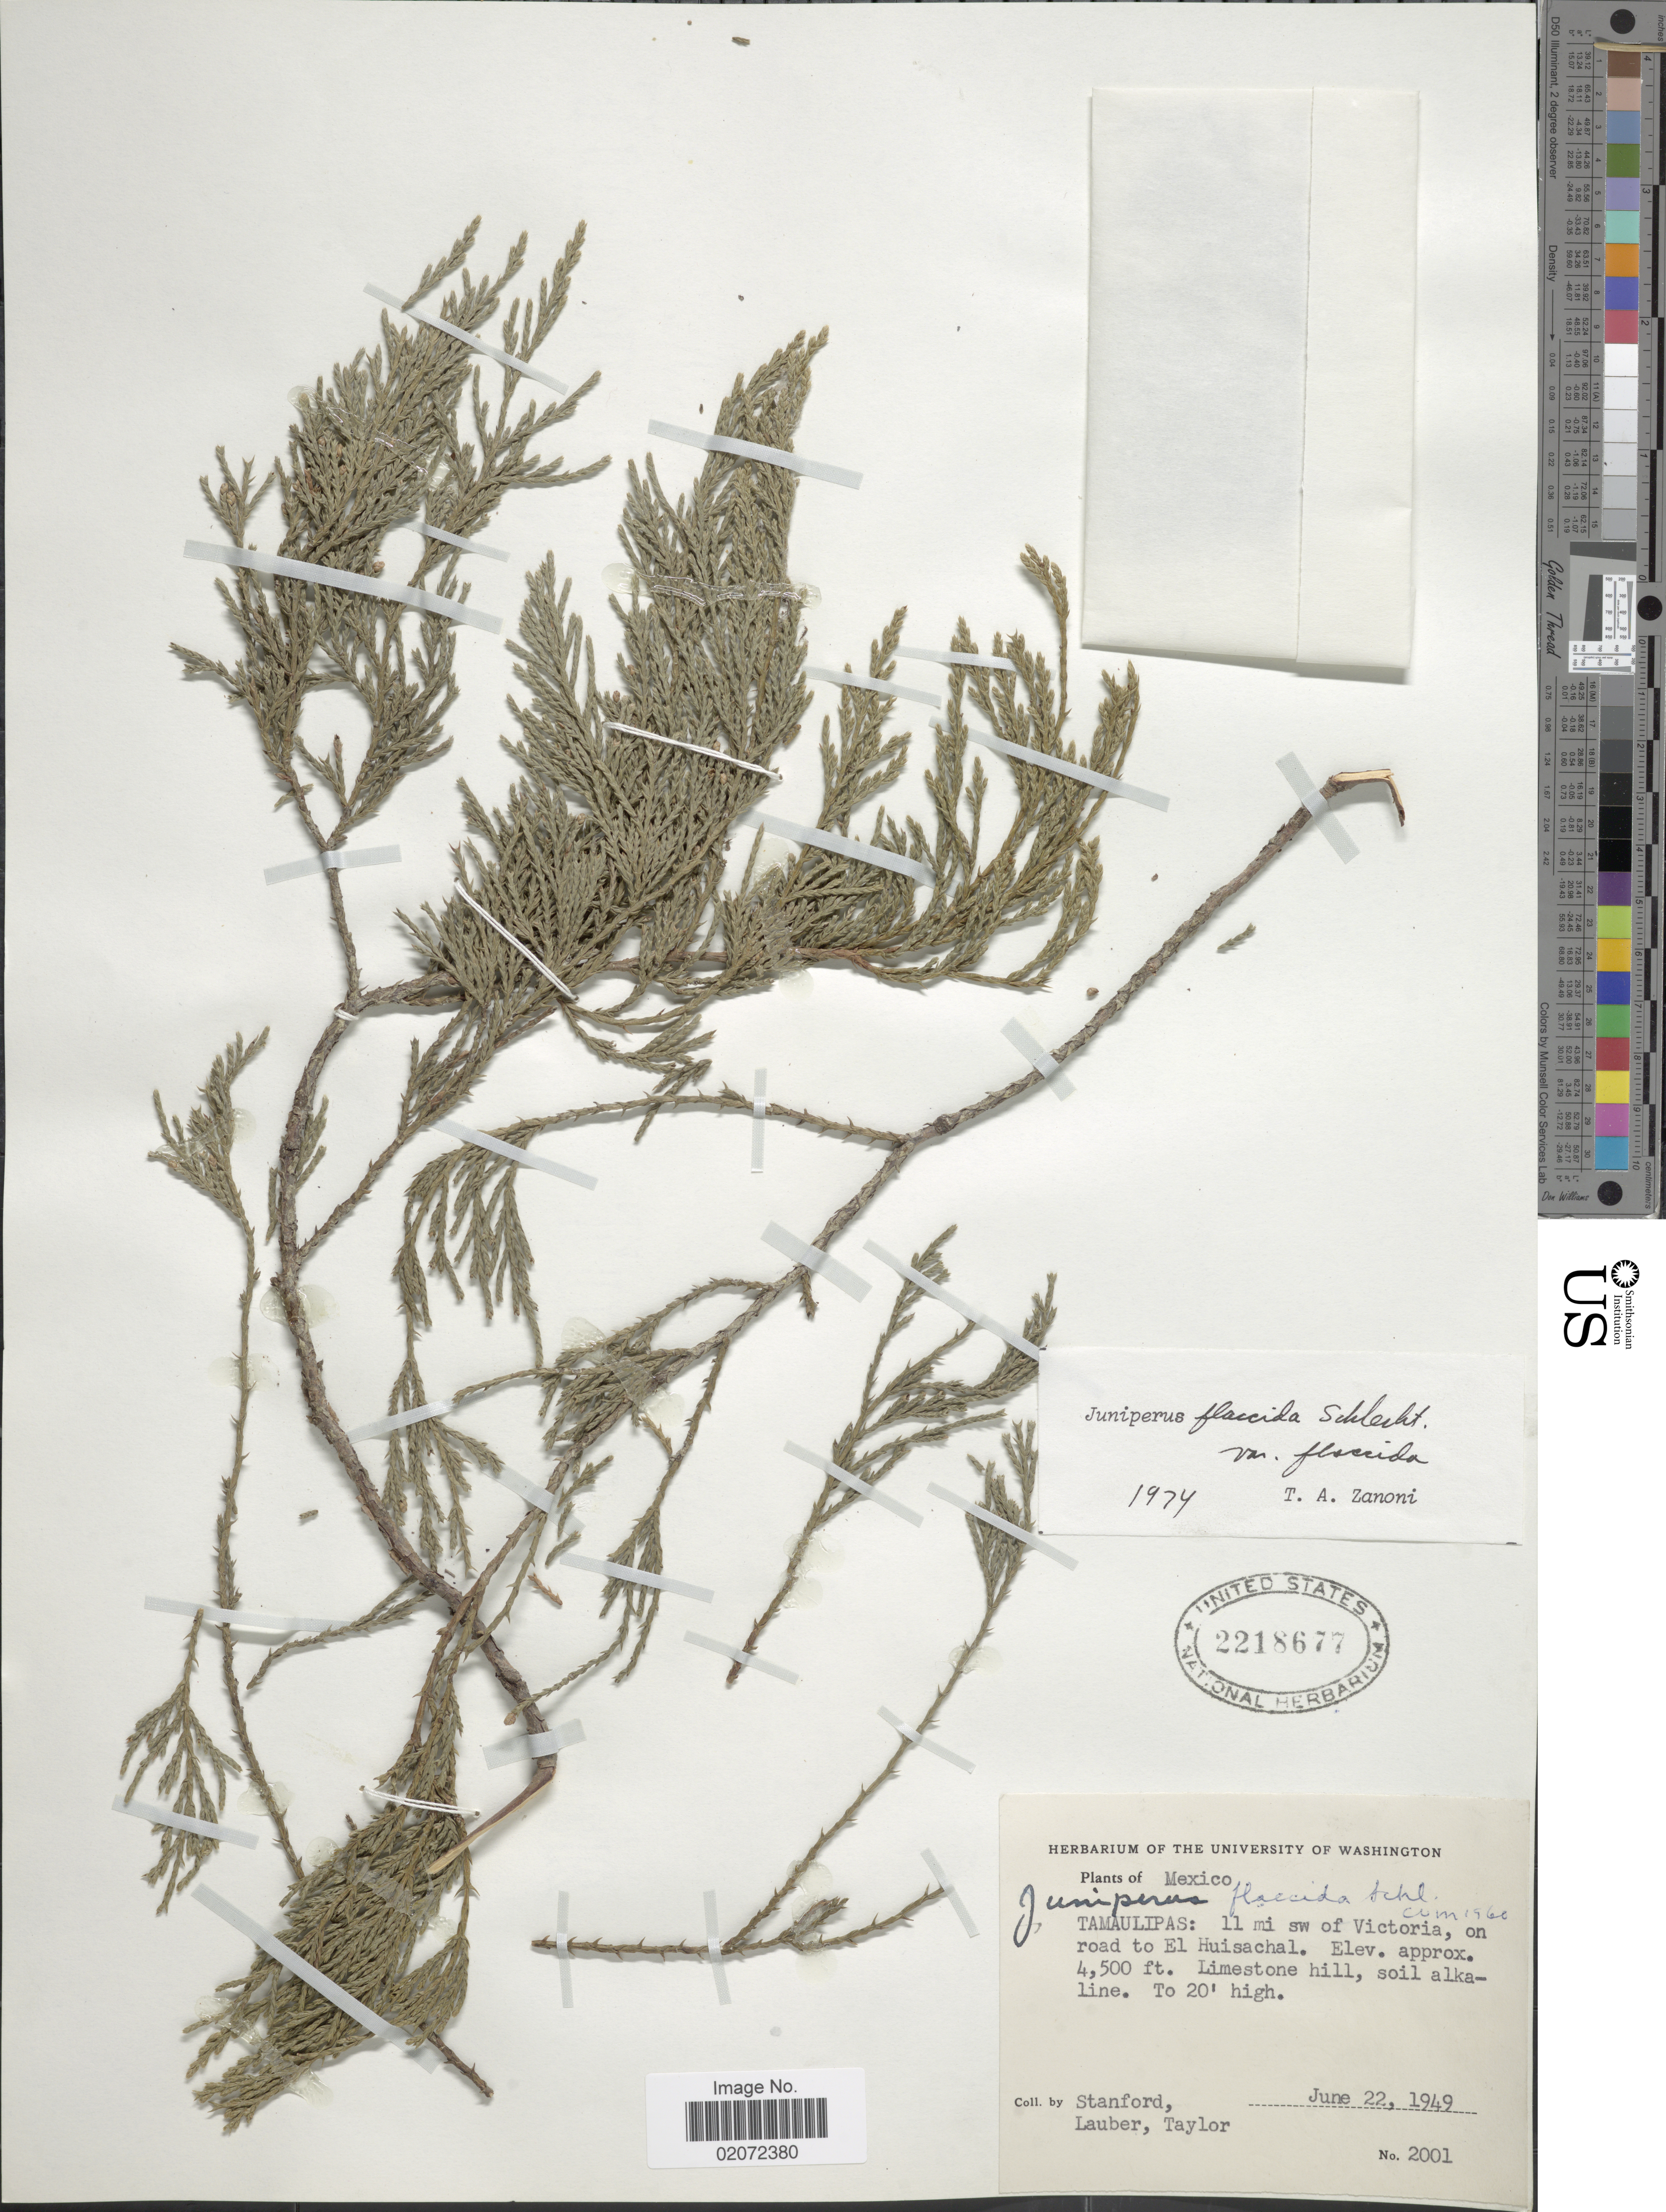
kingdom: Plantae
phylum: Tracheophyta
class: Pinopsida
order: Pinales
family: Cupressaceae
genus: Juniperus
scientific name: Juniperus flaccida var. flaccida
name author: Schltdl.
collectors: -. Stanford, Lauber, -- & -- Taylor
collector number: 2001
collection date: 1949-06-22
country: Mexico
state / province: Tamaulipas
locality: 11 mi sw of Victoria, on road to El Huisachal.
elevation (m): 1372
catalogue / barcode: US 2218677